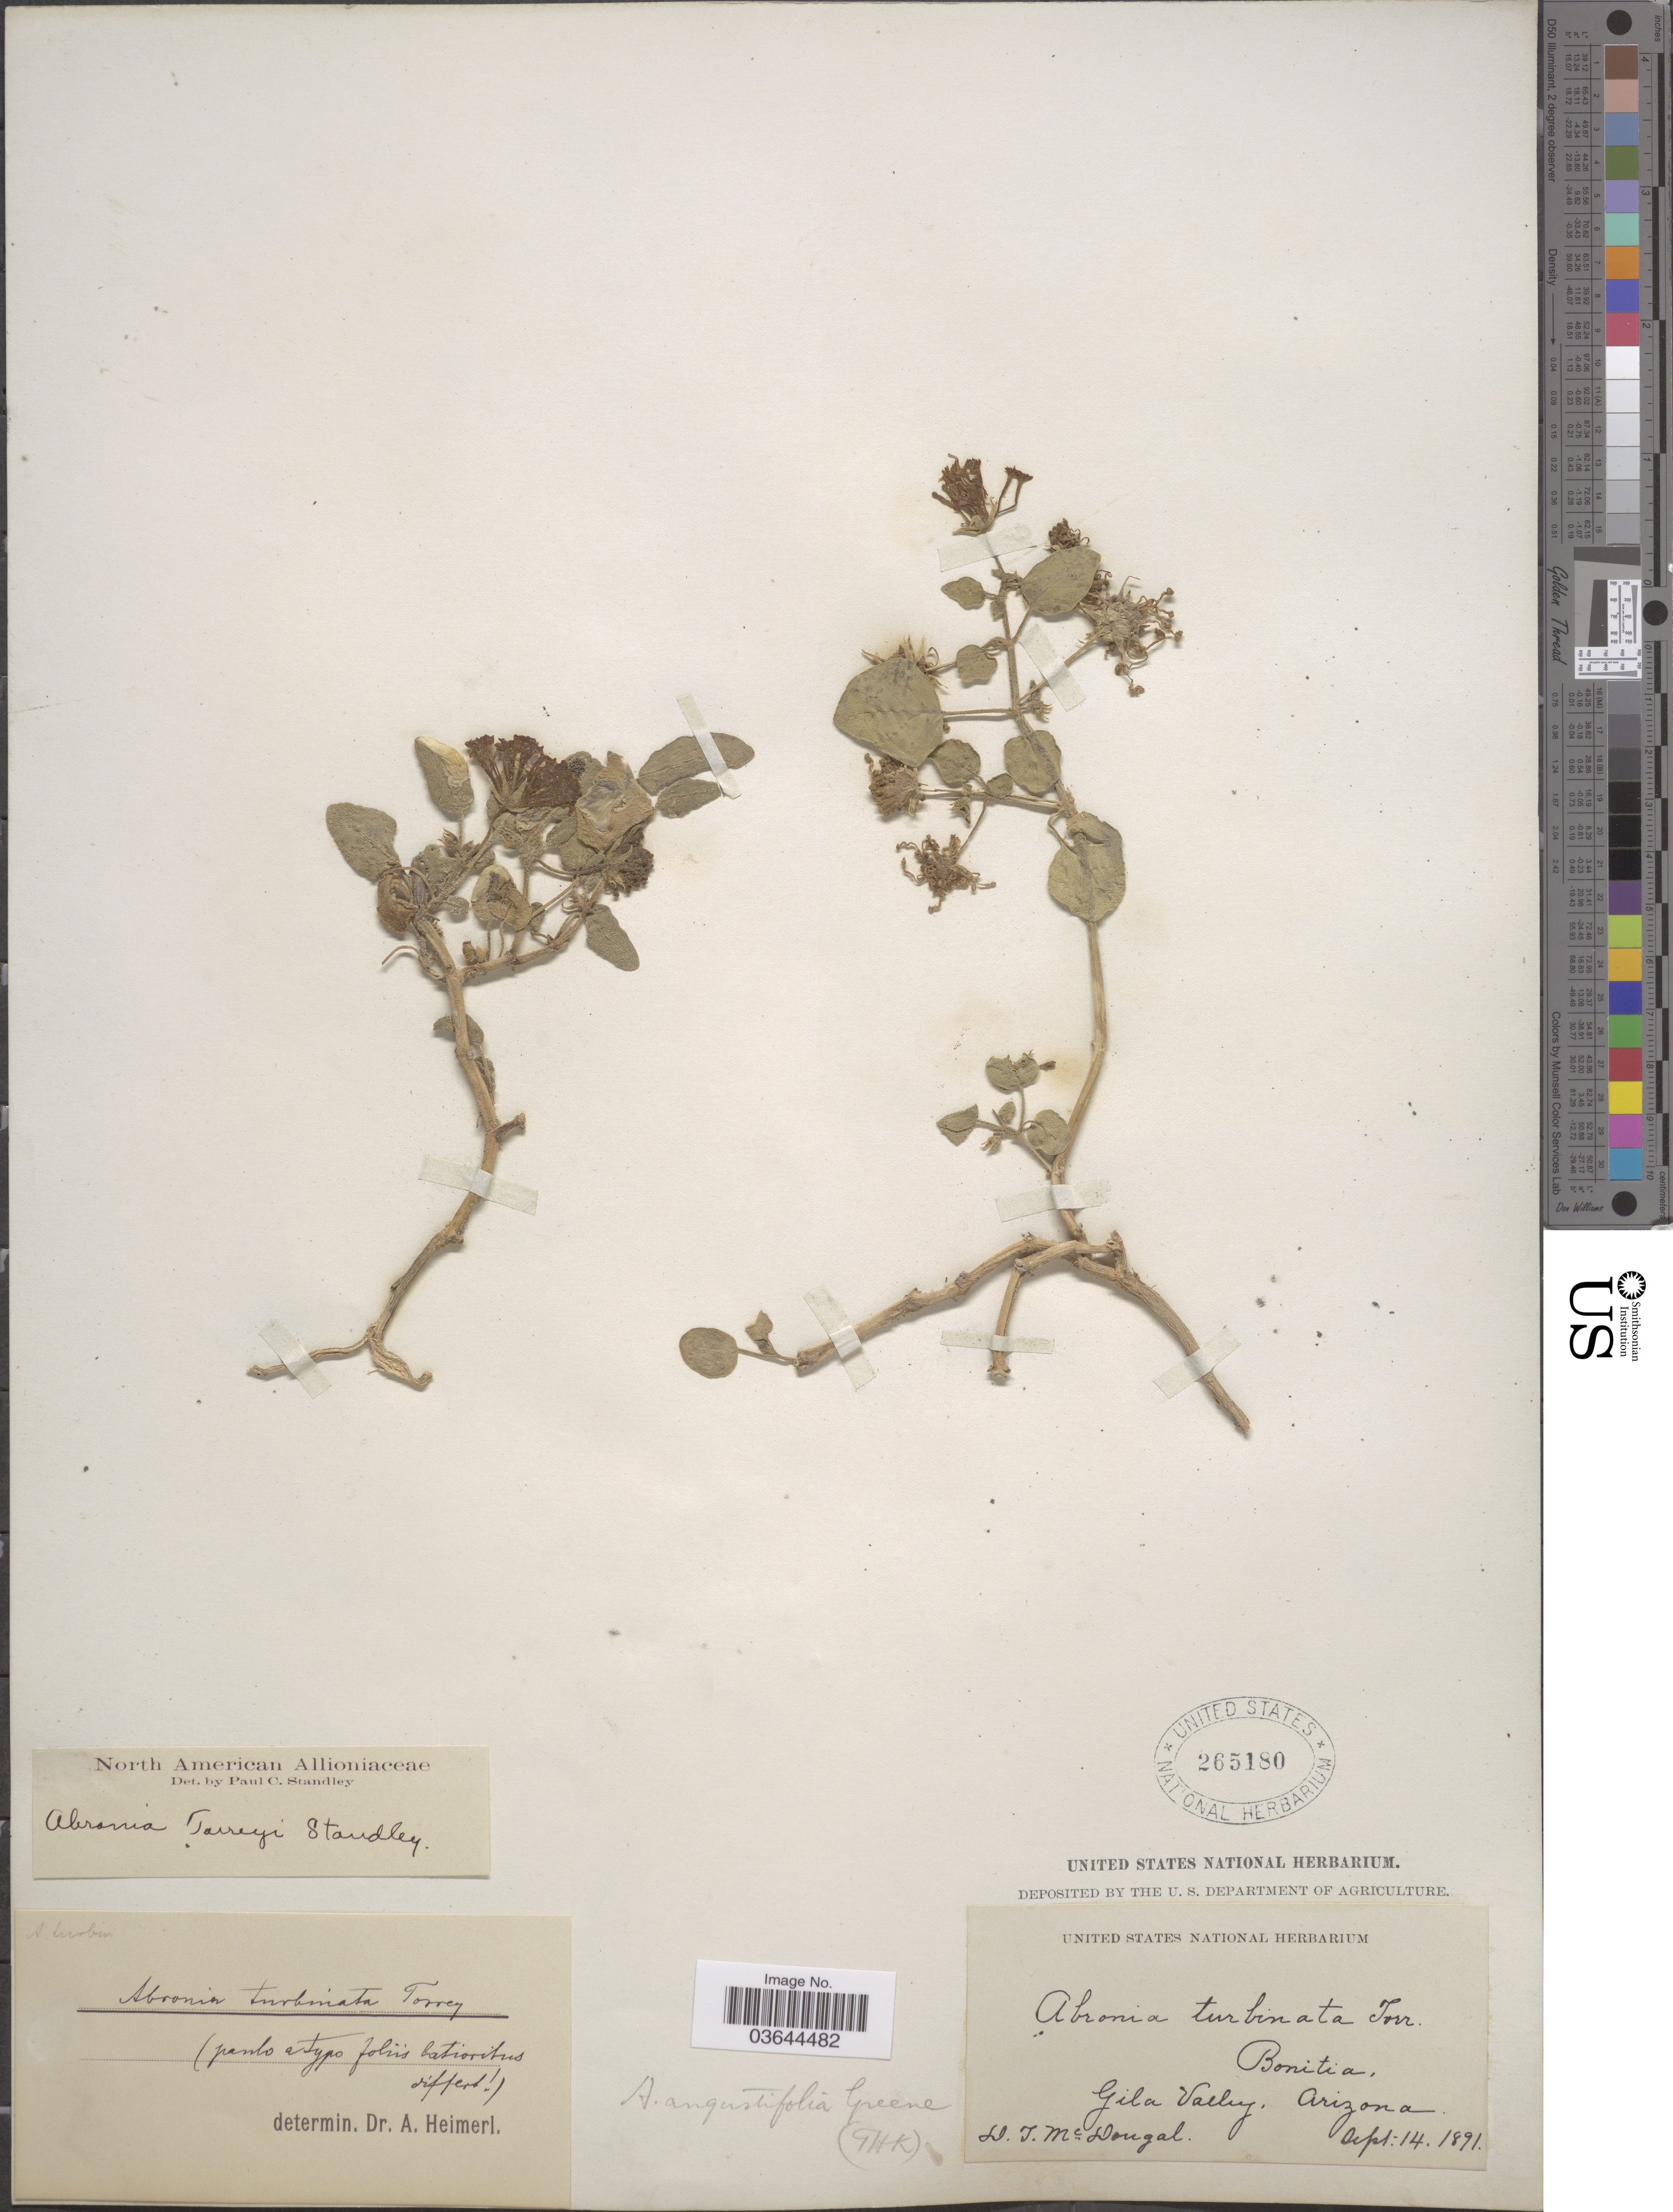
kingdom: Plantae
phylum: Tracheophyta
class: Magnoliopsida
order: Caryophyllales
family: Nyctaginaceae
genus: Abronia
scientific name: Abronia angustifolia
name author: Greene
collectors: D. T. MacDougal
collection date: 1891-09-14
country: United States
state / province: Arizona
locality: Bonitia, Gila Valley.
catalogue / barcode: US 265180